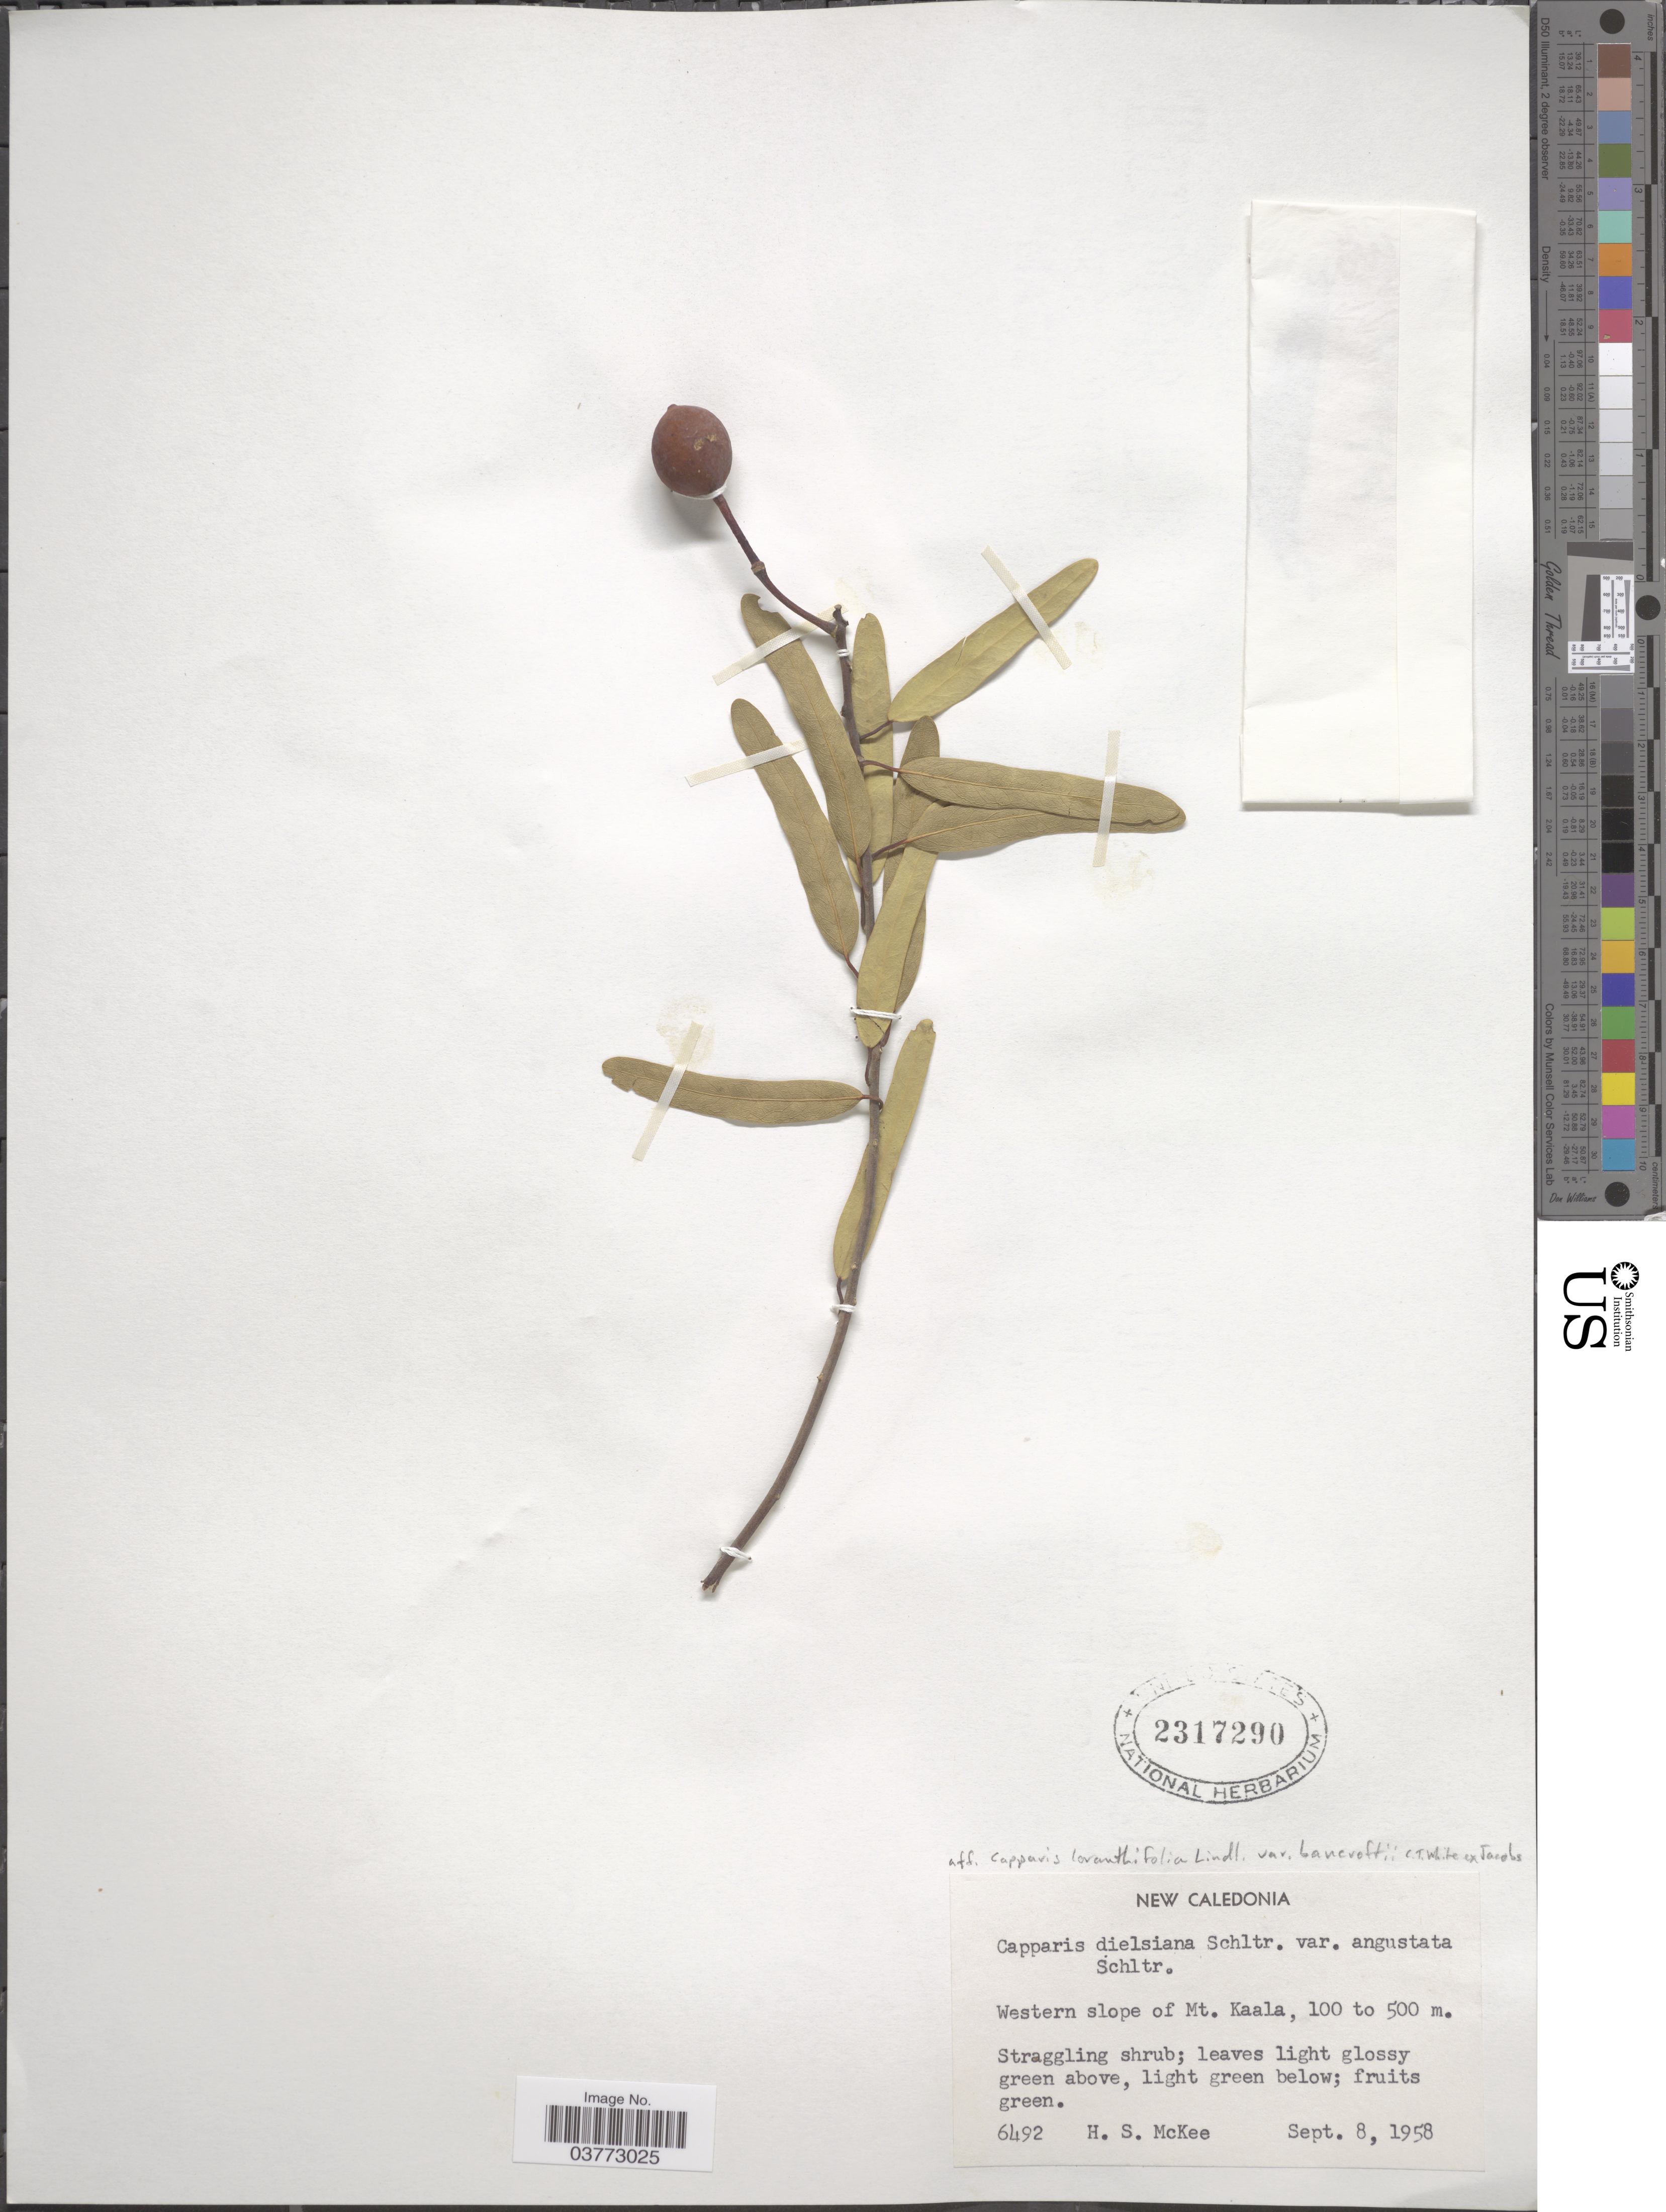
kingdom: Plantae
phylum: Tracheophyta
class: Magnoliopsida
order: Brassicales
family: Capparaceae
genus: Capparis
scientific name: Capparis loranthifolia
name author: Lindl.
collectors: H. S. McKee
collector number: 6492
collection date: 1958-09-08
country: New Caledonia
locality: Western slope of Mt. Kaala.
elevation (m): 100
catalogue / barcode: US 2317290